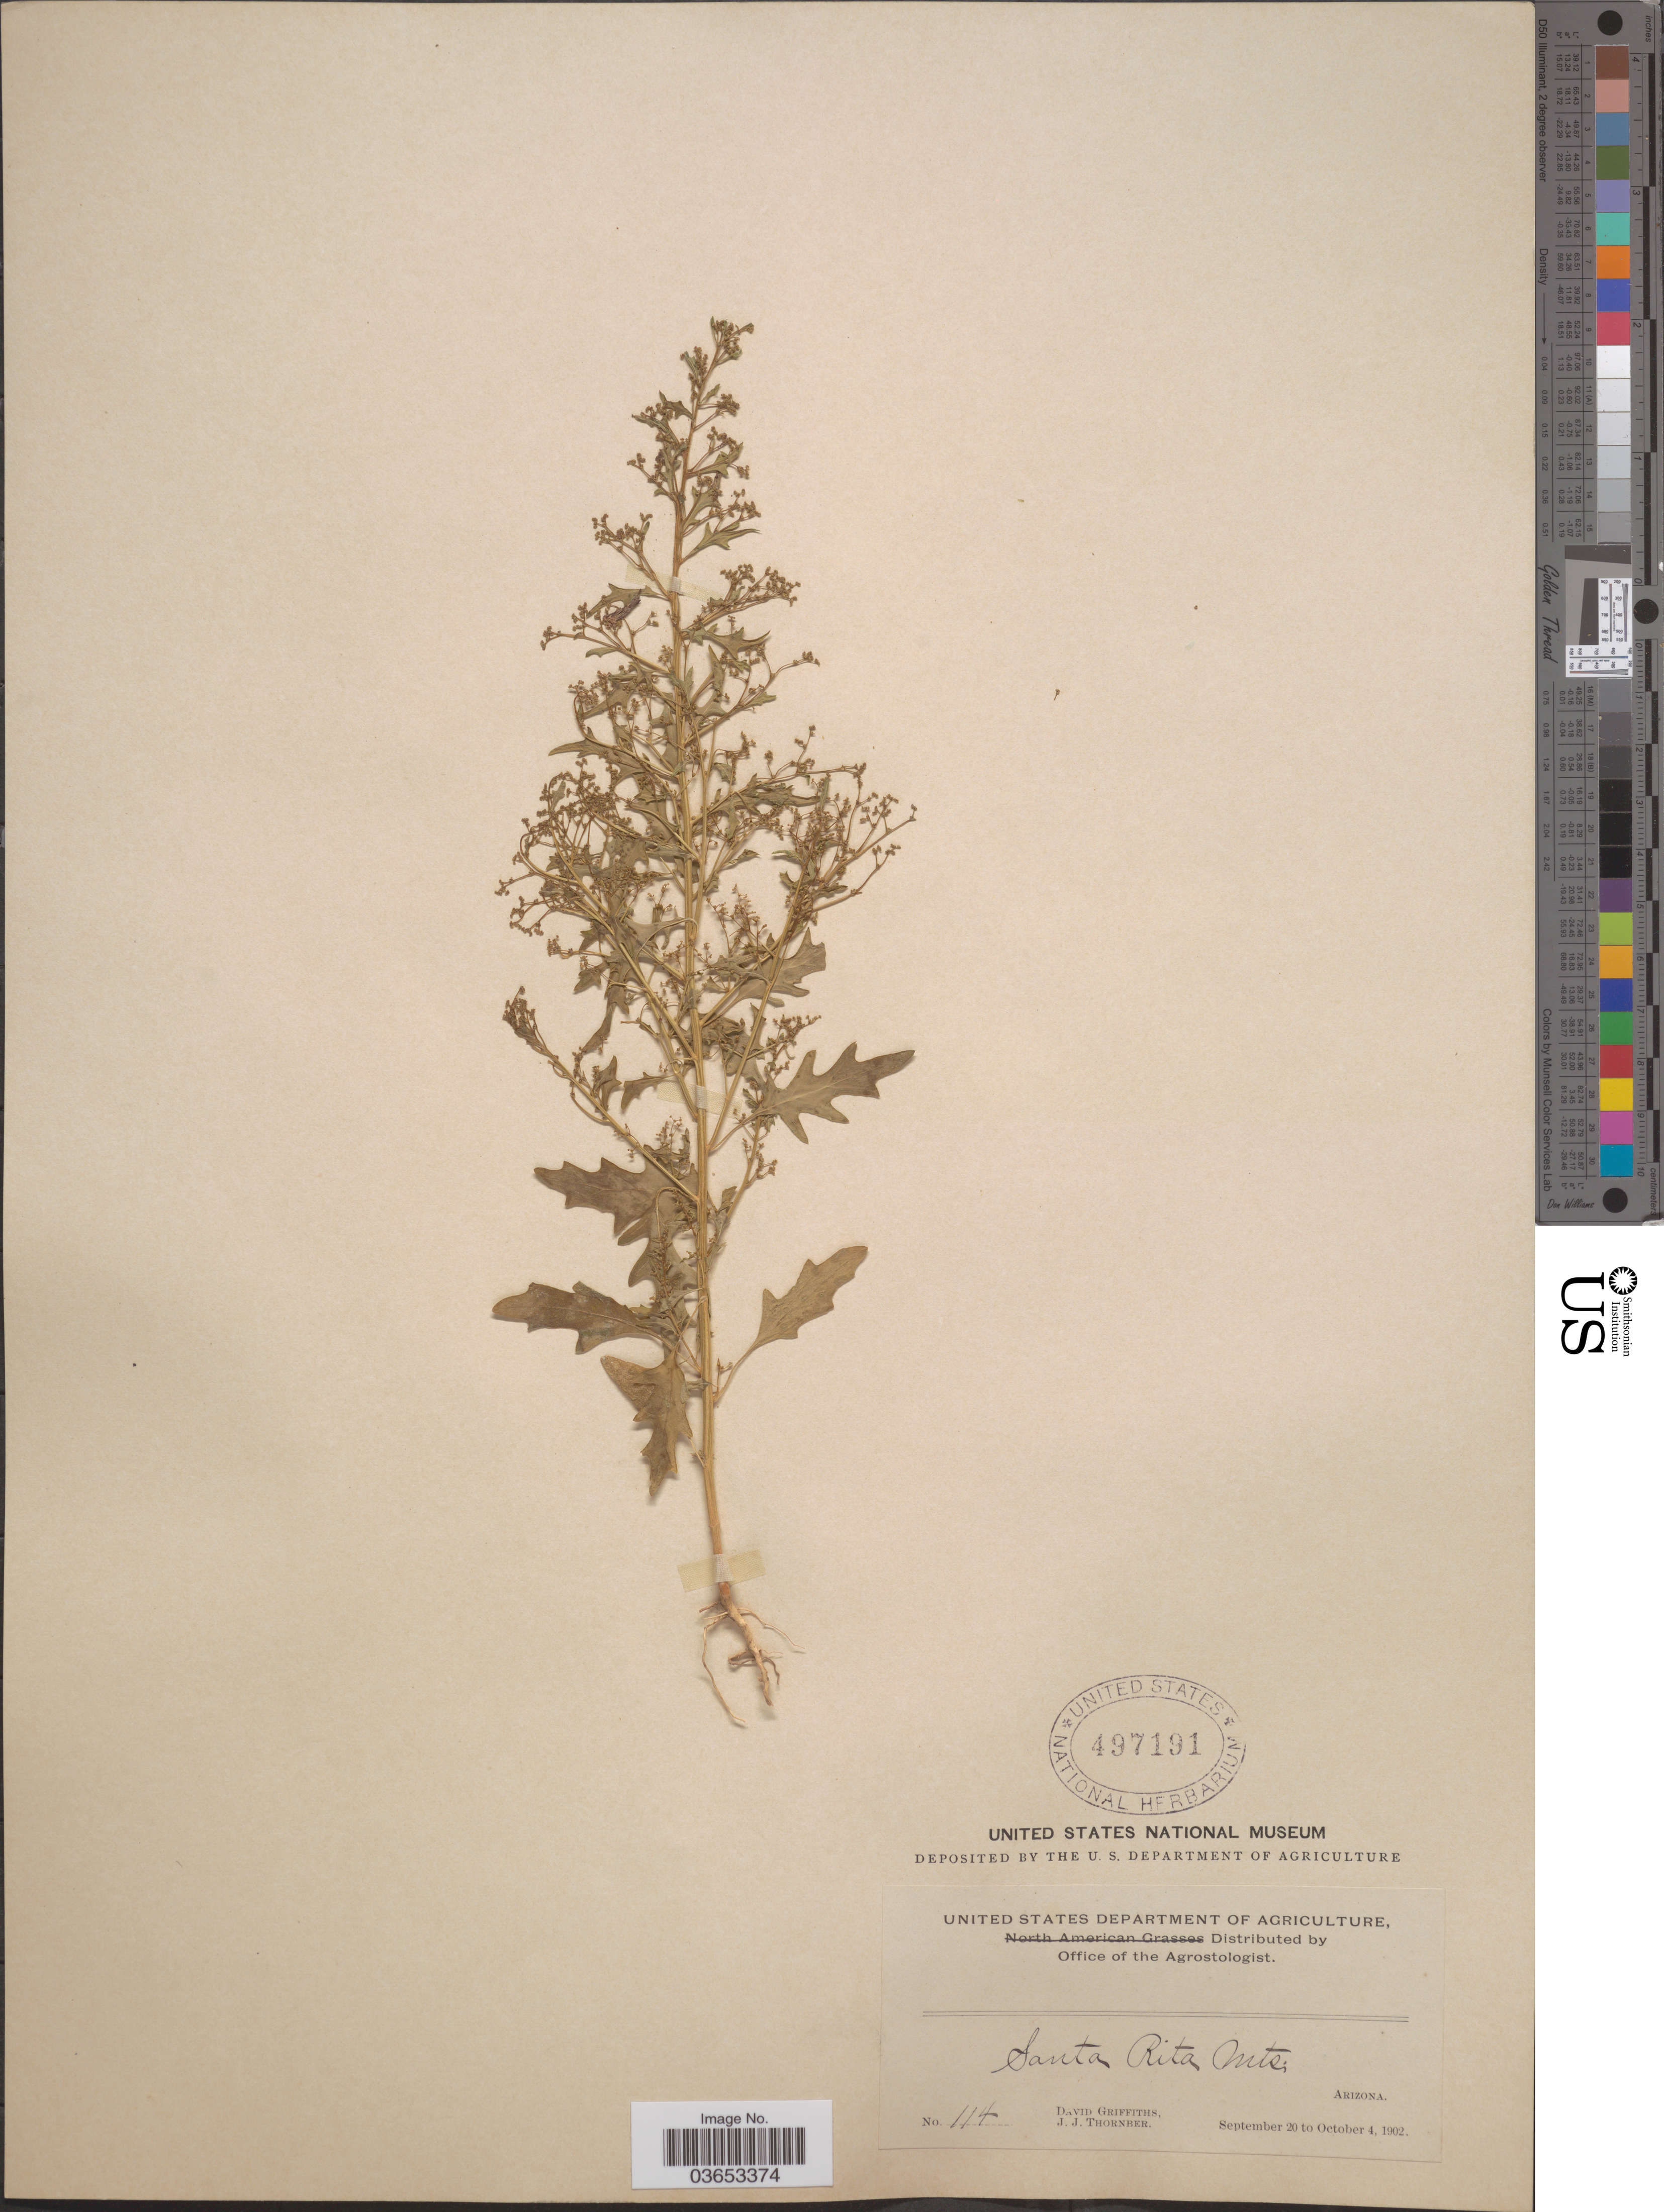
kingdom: Plantae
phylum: Tracheophyta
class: Magnoliopsida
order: Caryophyllales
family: Amaranthaceae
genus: Chenopodium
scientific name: Chenopodium incisum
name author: Poir.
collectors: D. Griffiths & J. Thornber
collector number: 114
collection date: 1902-09-20/1902-10-04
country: United States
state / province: Arizona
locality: Santa Rita Mts.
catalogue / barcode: US 497191